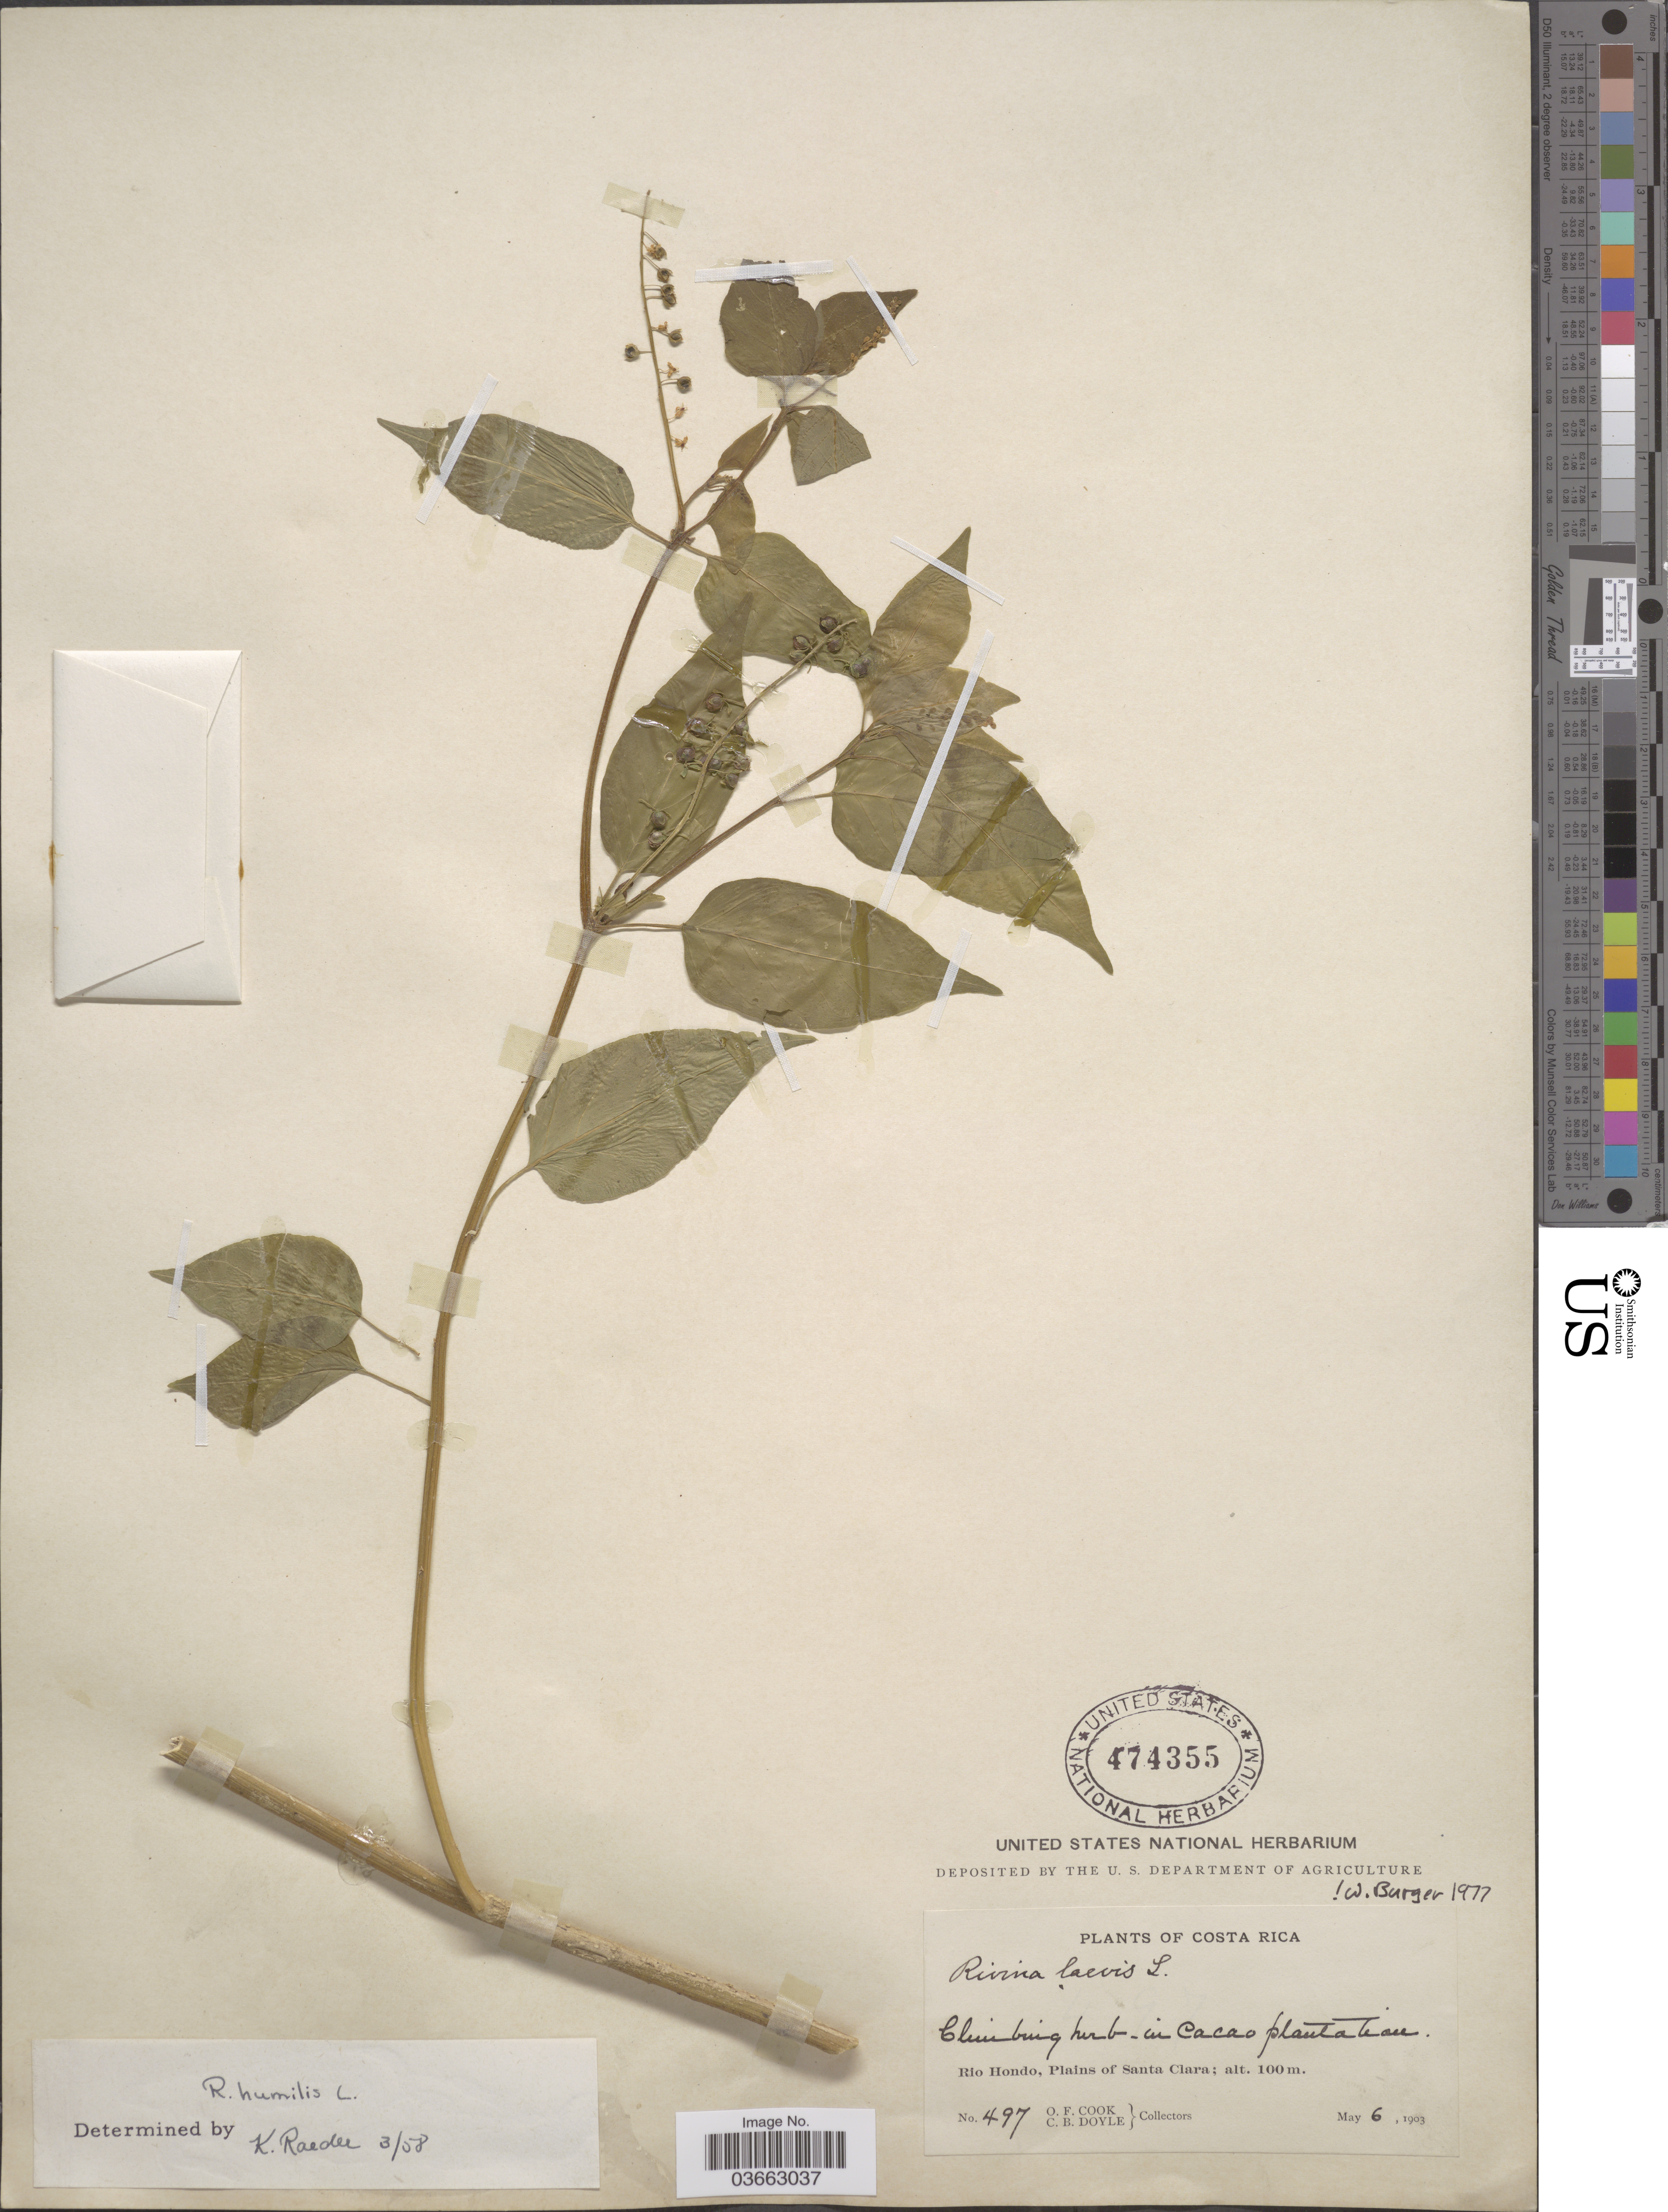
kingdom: Plantae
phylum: Tracheophyta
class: Magnoliopsida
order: Caryophyllales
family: Phytolaccaceae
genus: Rivina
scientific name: Rivina humilis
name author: L.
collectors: O. F. Cook & C. Doyle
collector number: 497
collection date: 1903-05-06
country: Costa Rica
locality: Rio Hondo, Plains of Santa Clara.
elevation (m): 100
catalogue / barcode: US 474355